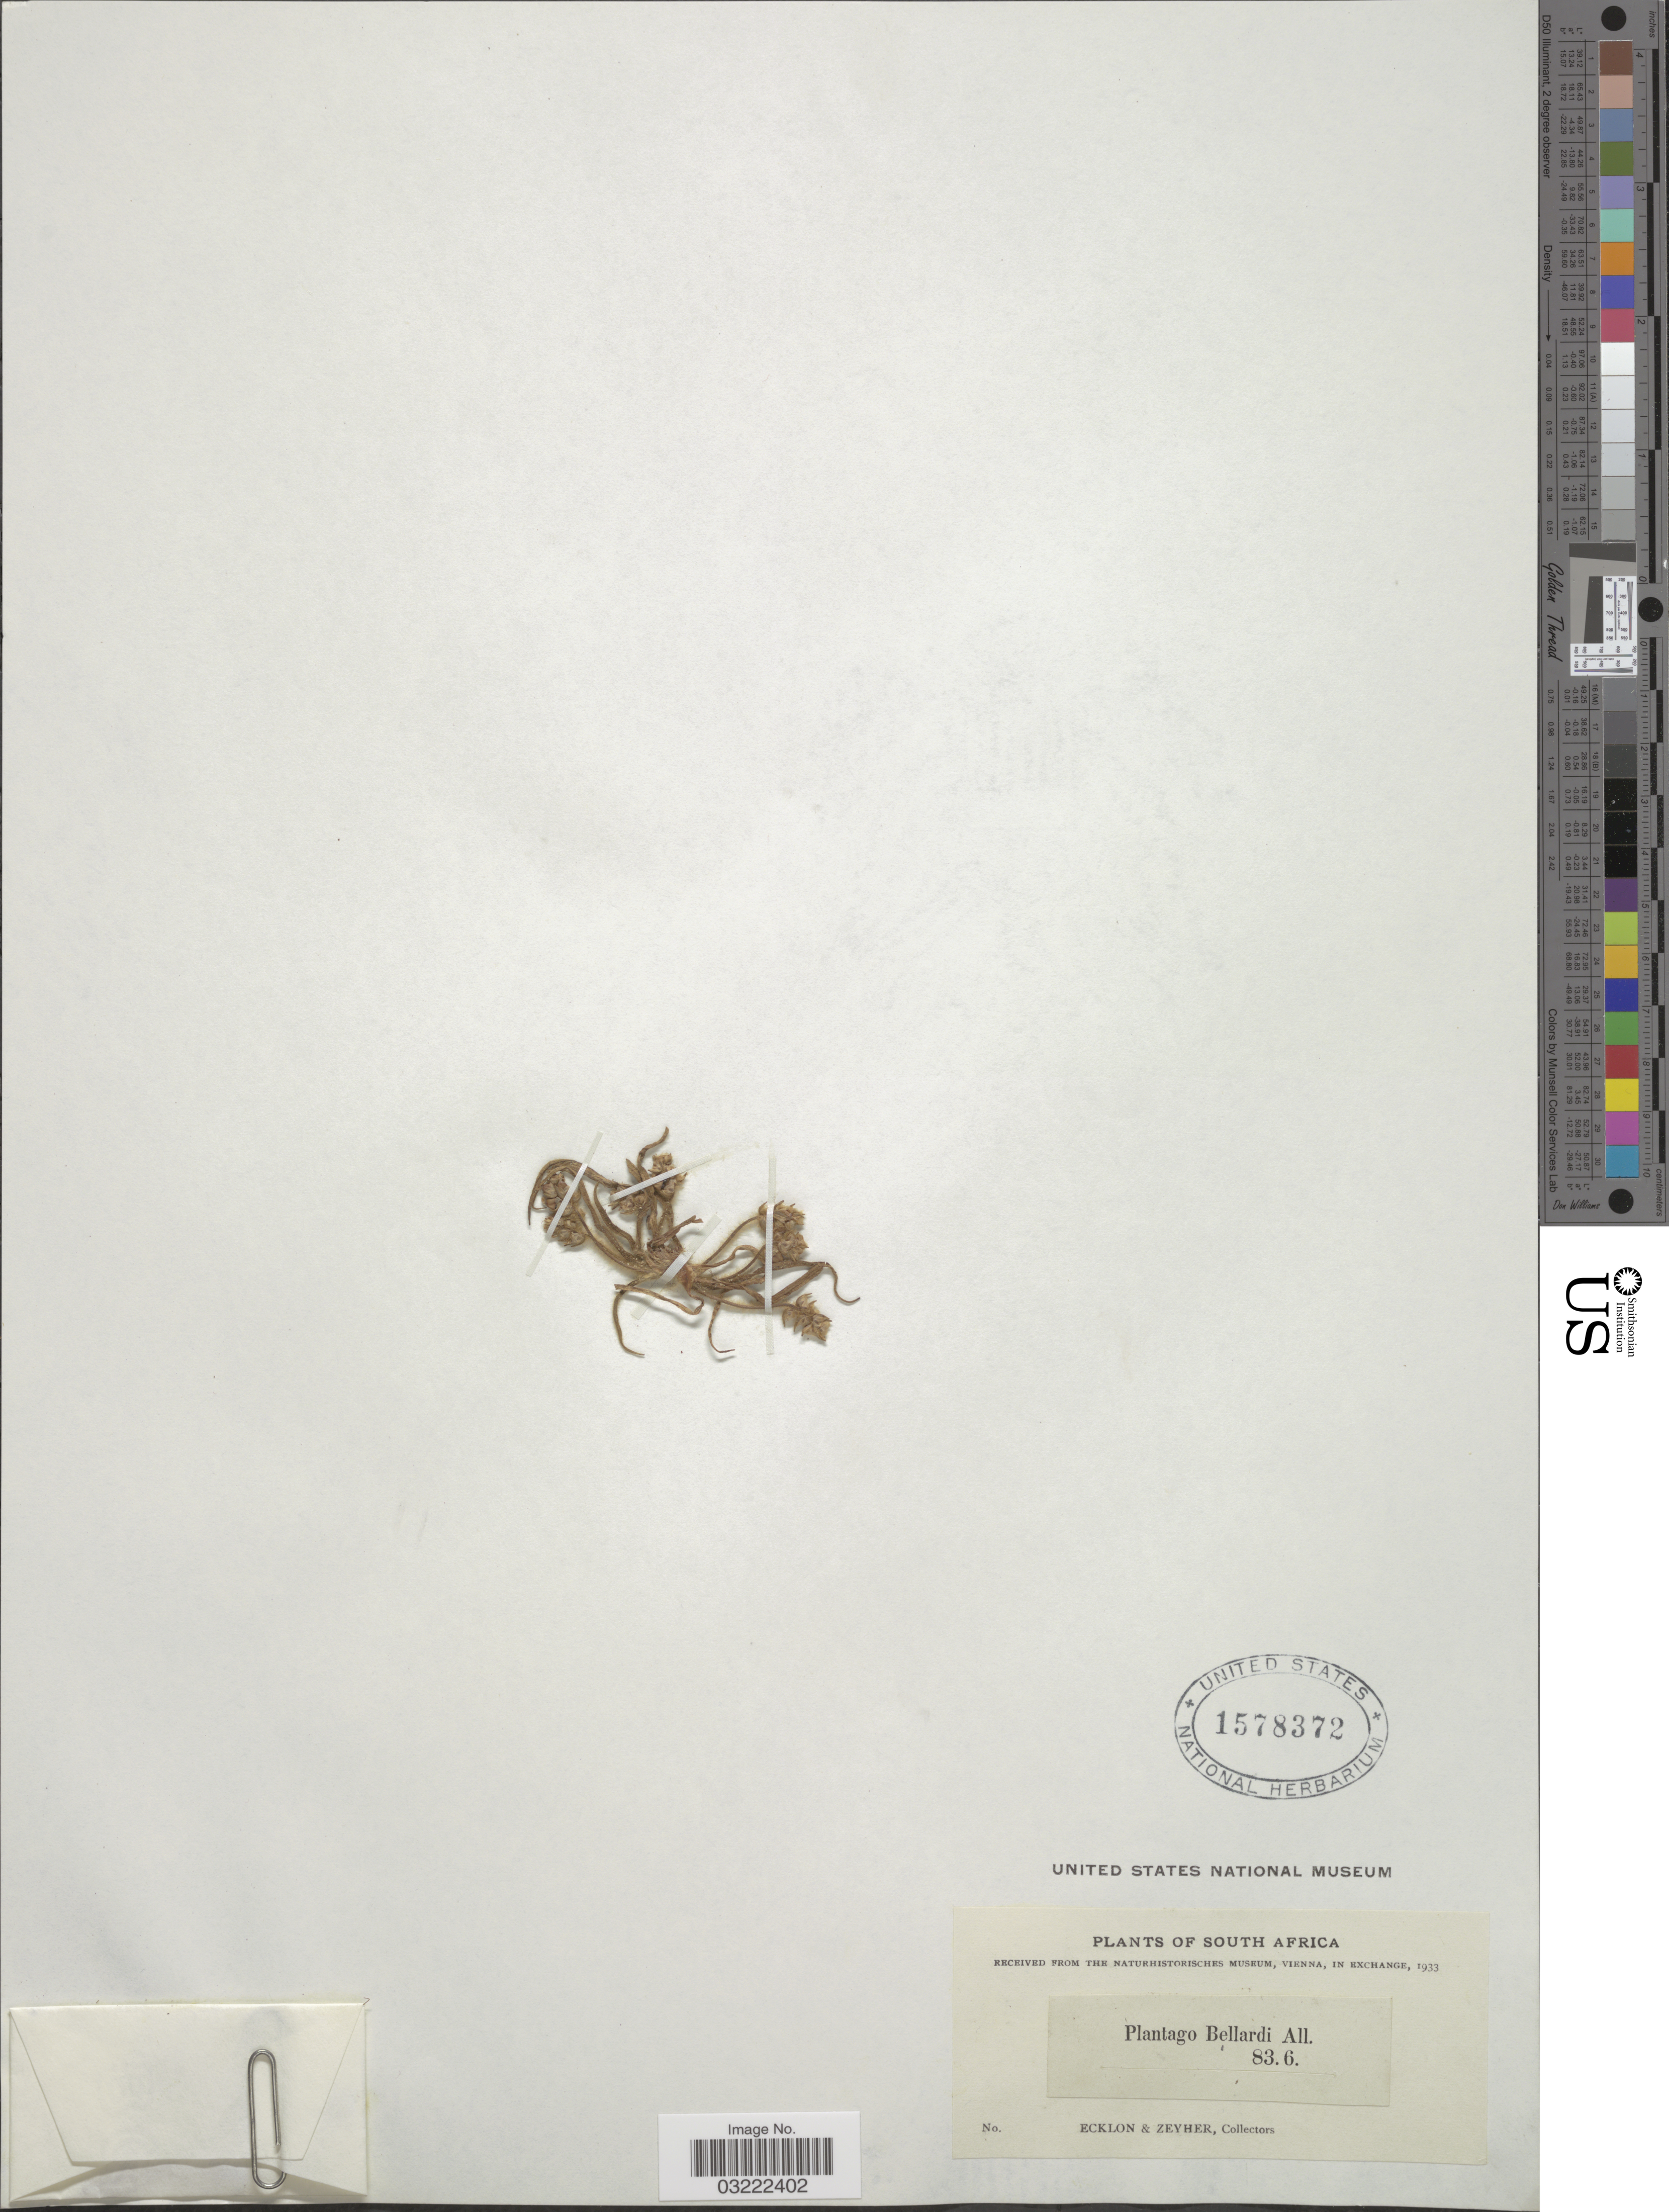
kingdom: Plantae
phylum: Tracheophyta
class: Magnoliopsida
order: Lamiales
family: Plantaginaceae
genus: Plantago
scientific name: Plantago bellardi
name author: All.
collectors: -. Ecklon & -. Zeyher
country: South Africa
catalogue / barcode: US 1578372